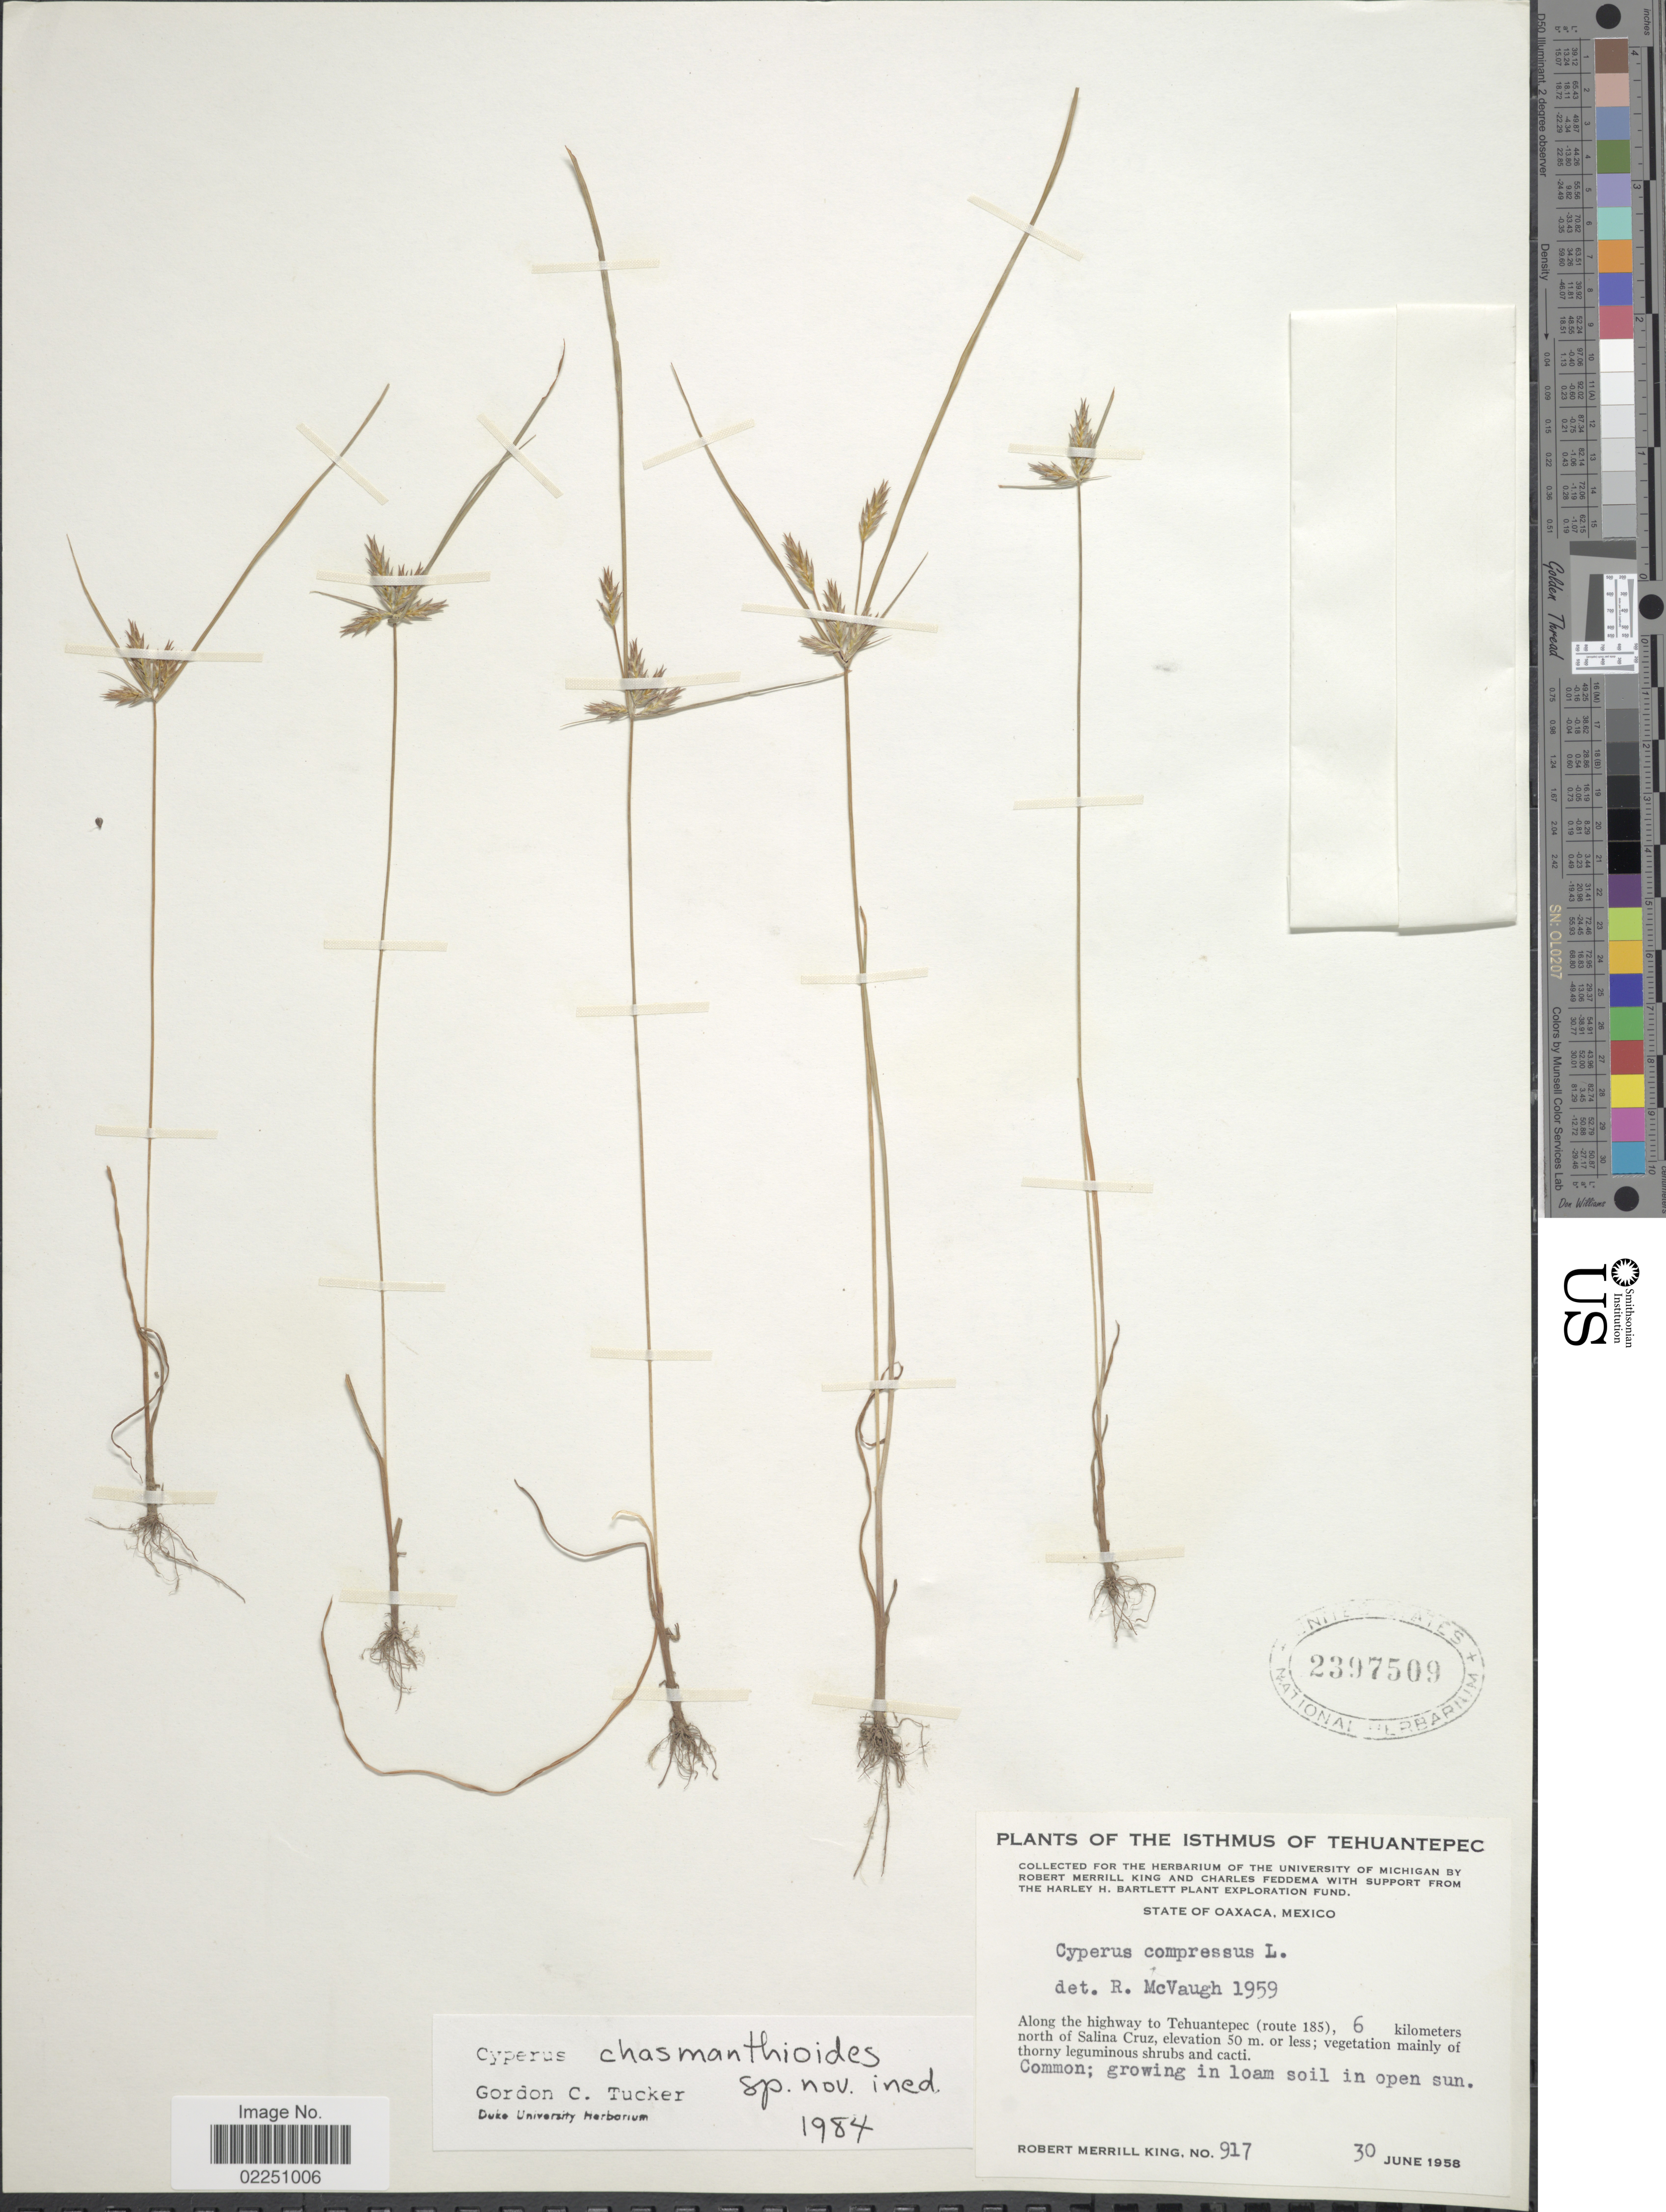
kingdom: Plantae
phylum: Tracheophyta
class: Liliopsida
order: Poales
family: Cyperaceae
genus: Cyperus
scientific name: Cyperus wilburii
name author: G.C. Tucker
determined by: Strong, Mark T., (BOT), Smithsonian Institution - National Museum of Natural History (UNITED STATES)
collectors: R. M. King & C. Feddema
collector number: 917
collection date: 1958-06-30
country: Mexico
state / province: Oaxaca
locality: Isthmus of Tehuantepec. Along the highway to Tehuantepec (route 185), 6 kilometers north of Salina Cruz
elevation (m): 50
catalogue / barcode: US 2397509